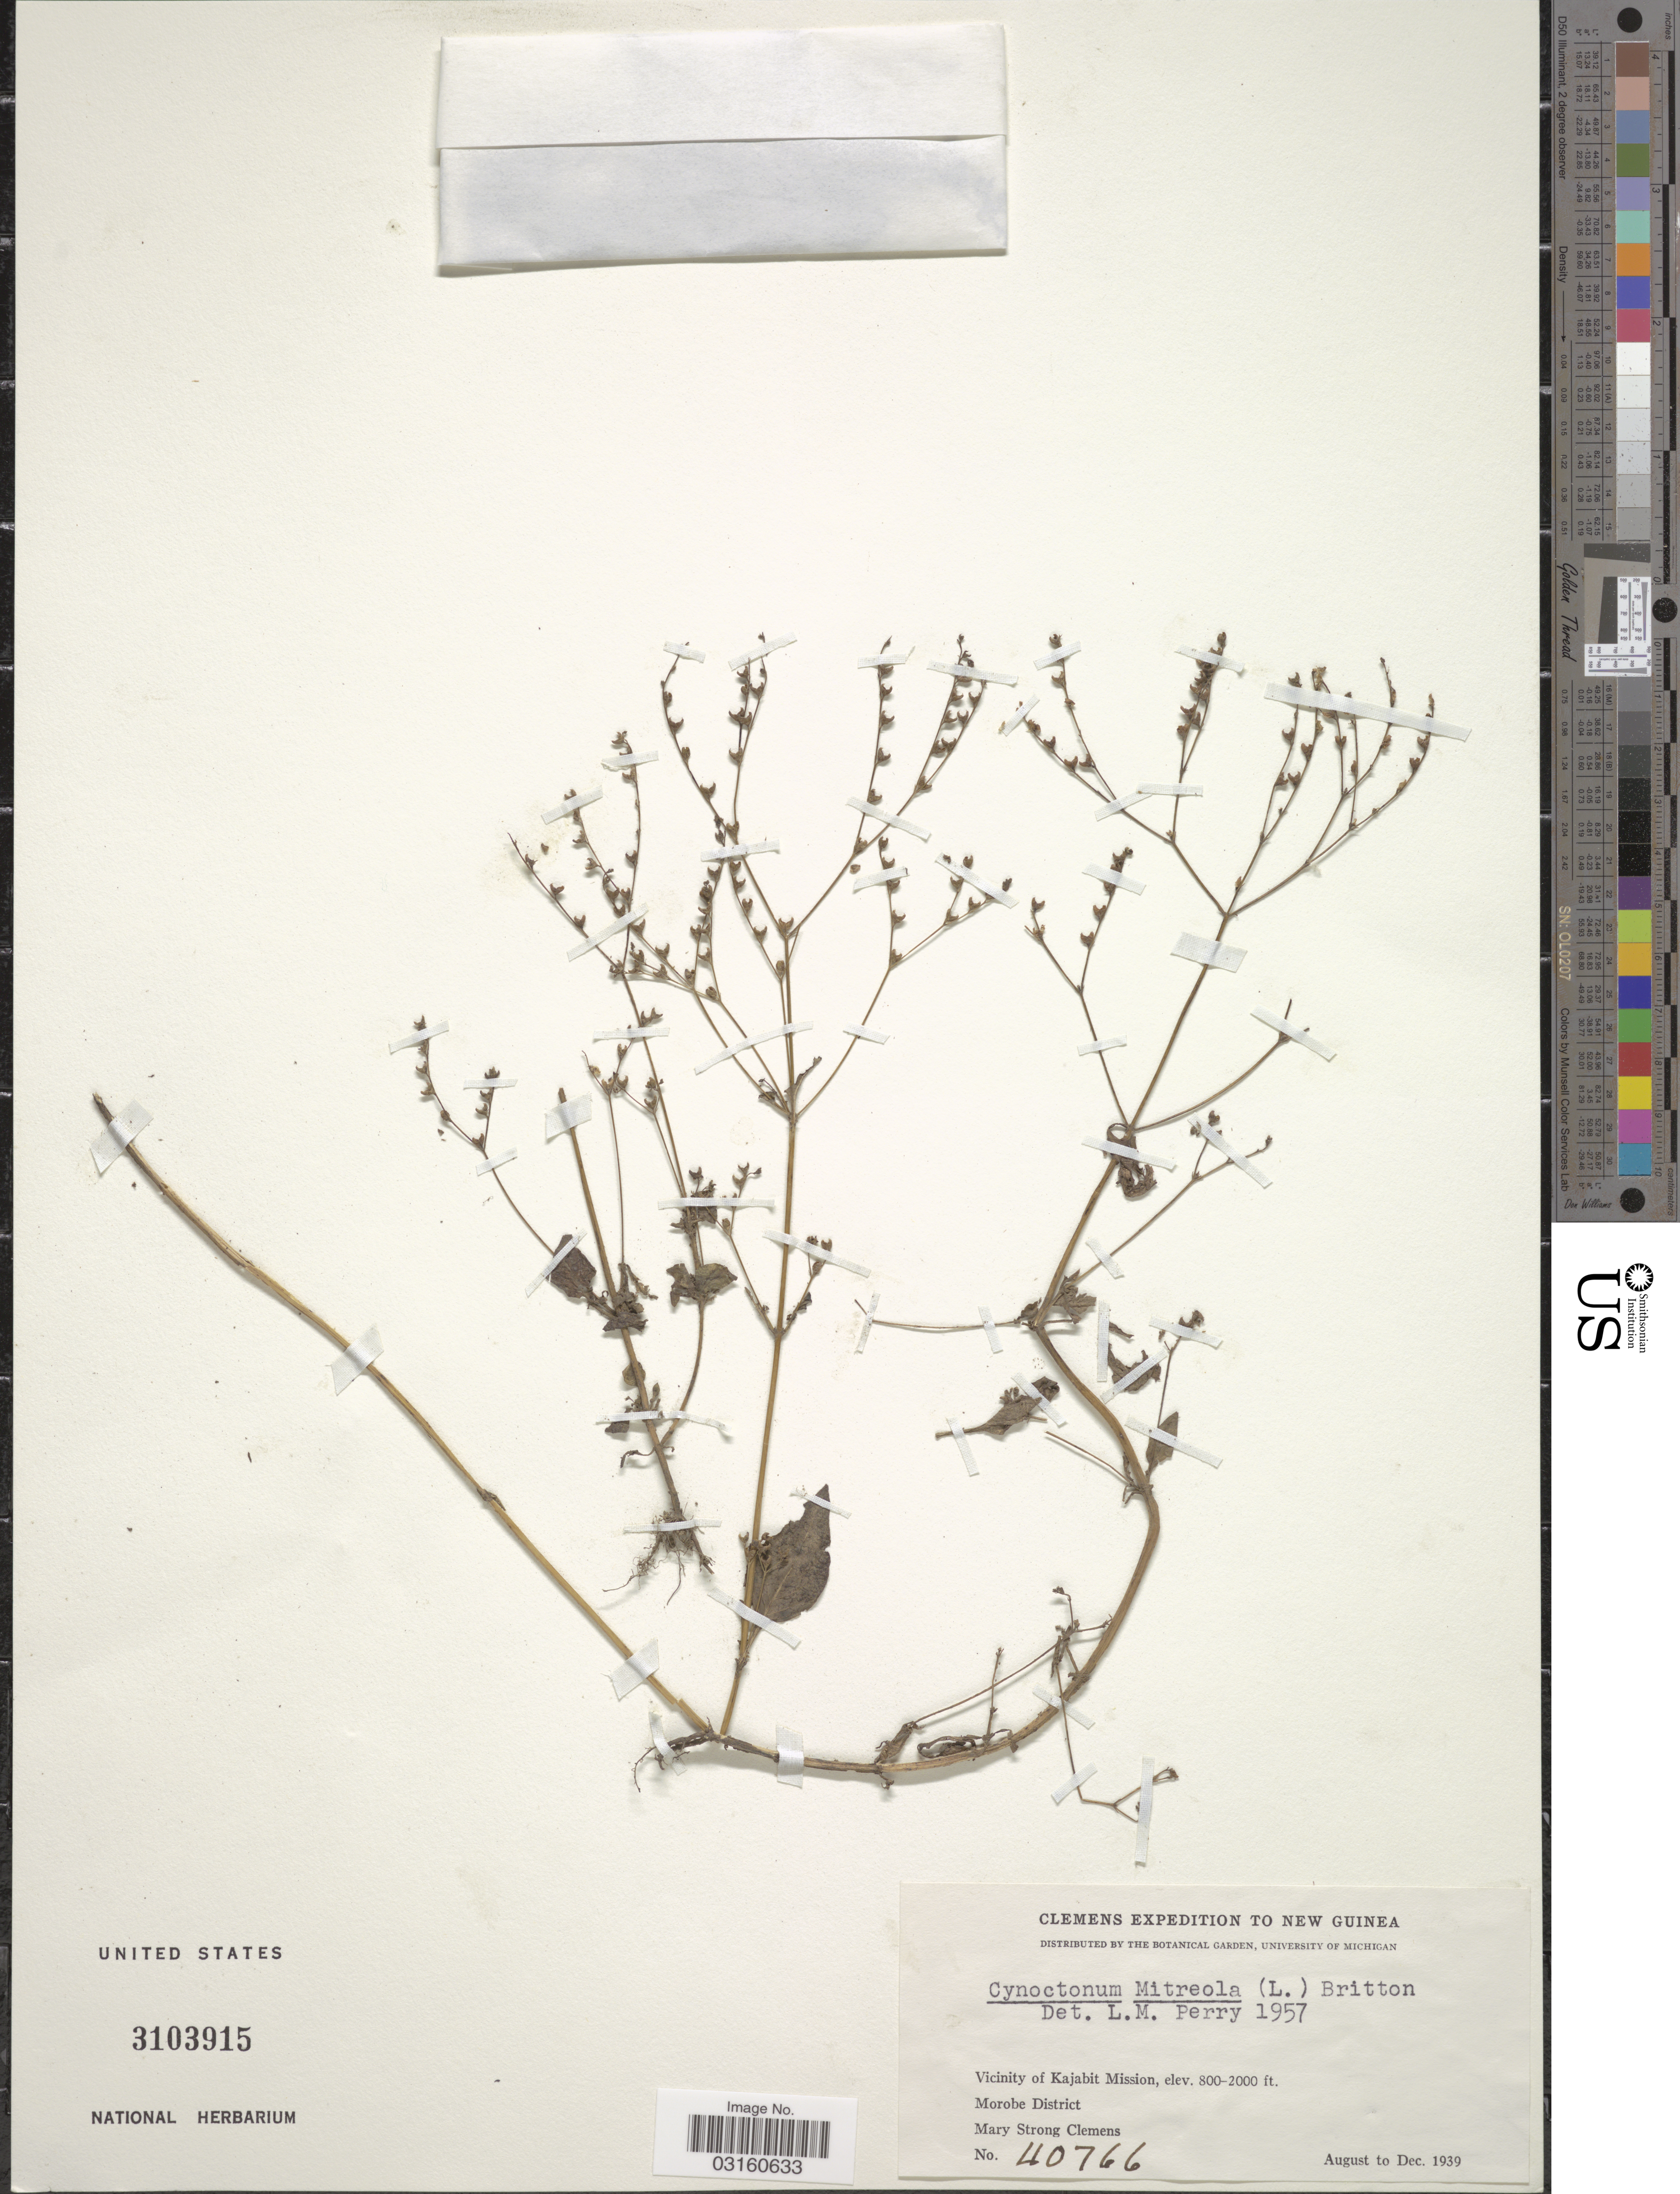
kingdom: Plantae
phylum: Tracheophyta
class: Magnoliopsida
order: Gentianales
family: Loganiaceae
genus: Mitreola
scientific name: Mitreola petiolata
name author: (J.F. Gmel.) Torr. & A. Gray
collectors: M. S. Clemens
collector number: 40766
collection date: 1939-08/1939-12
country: Papua New Guinea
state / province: Morobe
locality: New Guinea. Vicinity of Kajabit Mission. Morobe District.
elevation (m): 244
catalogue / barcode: US 3103915